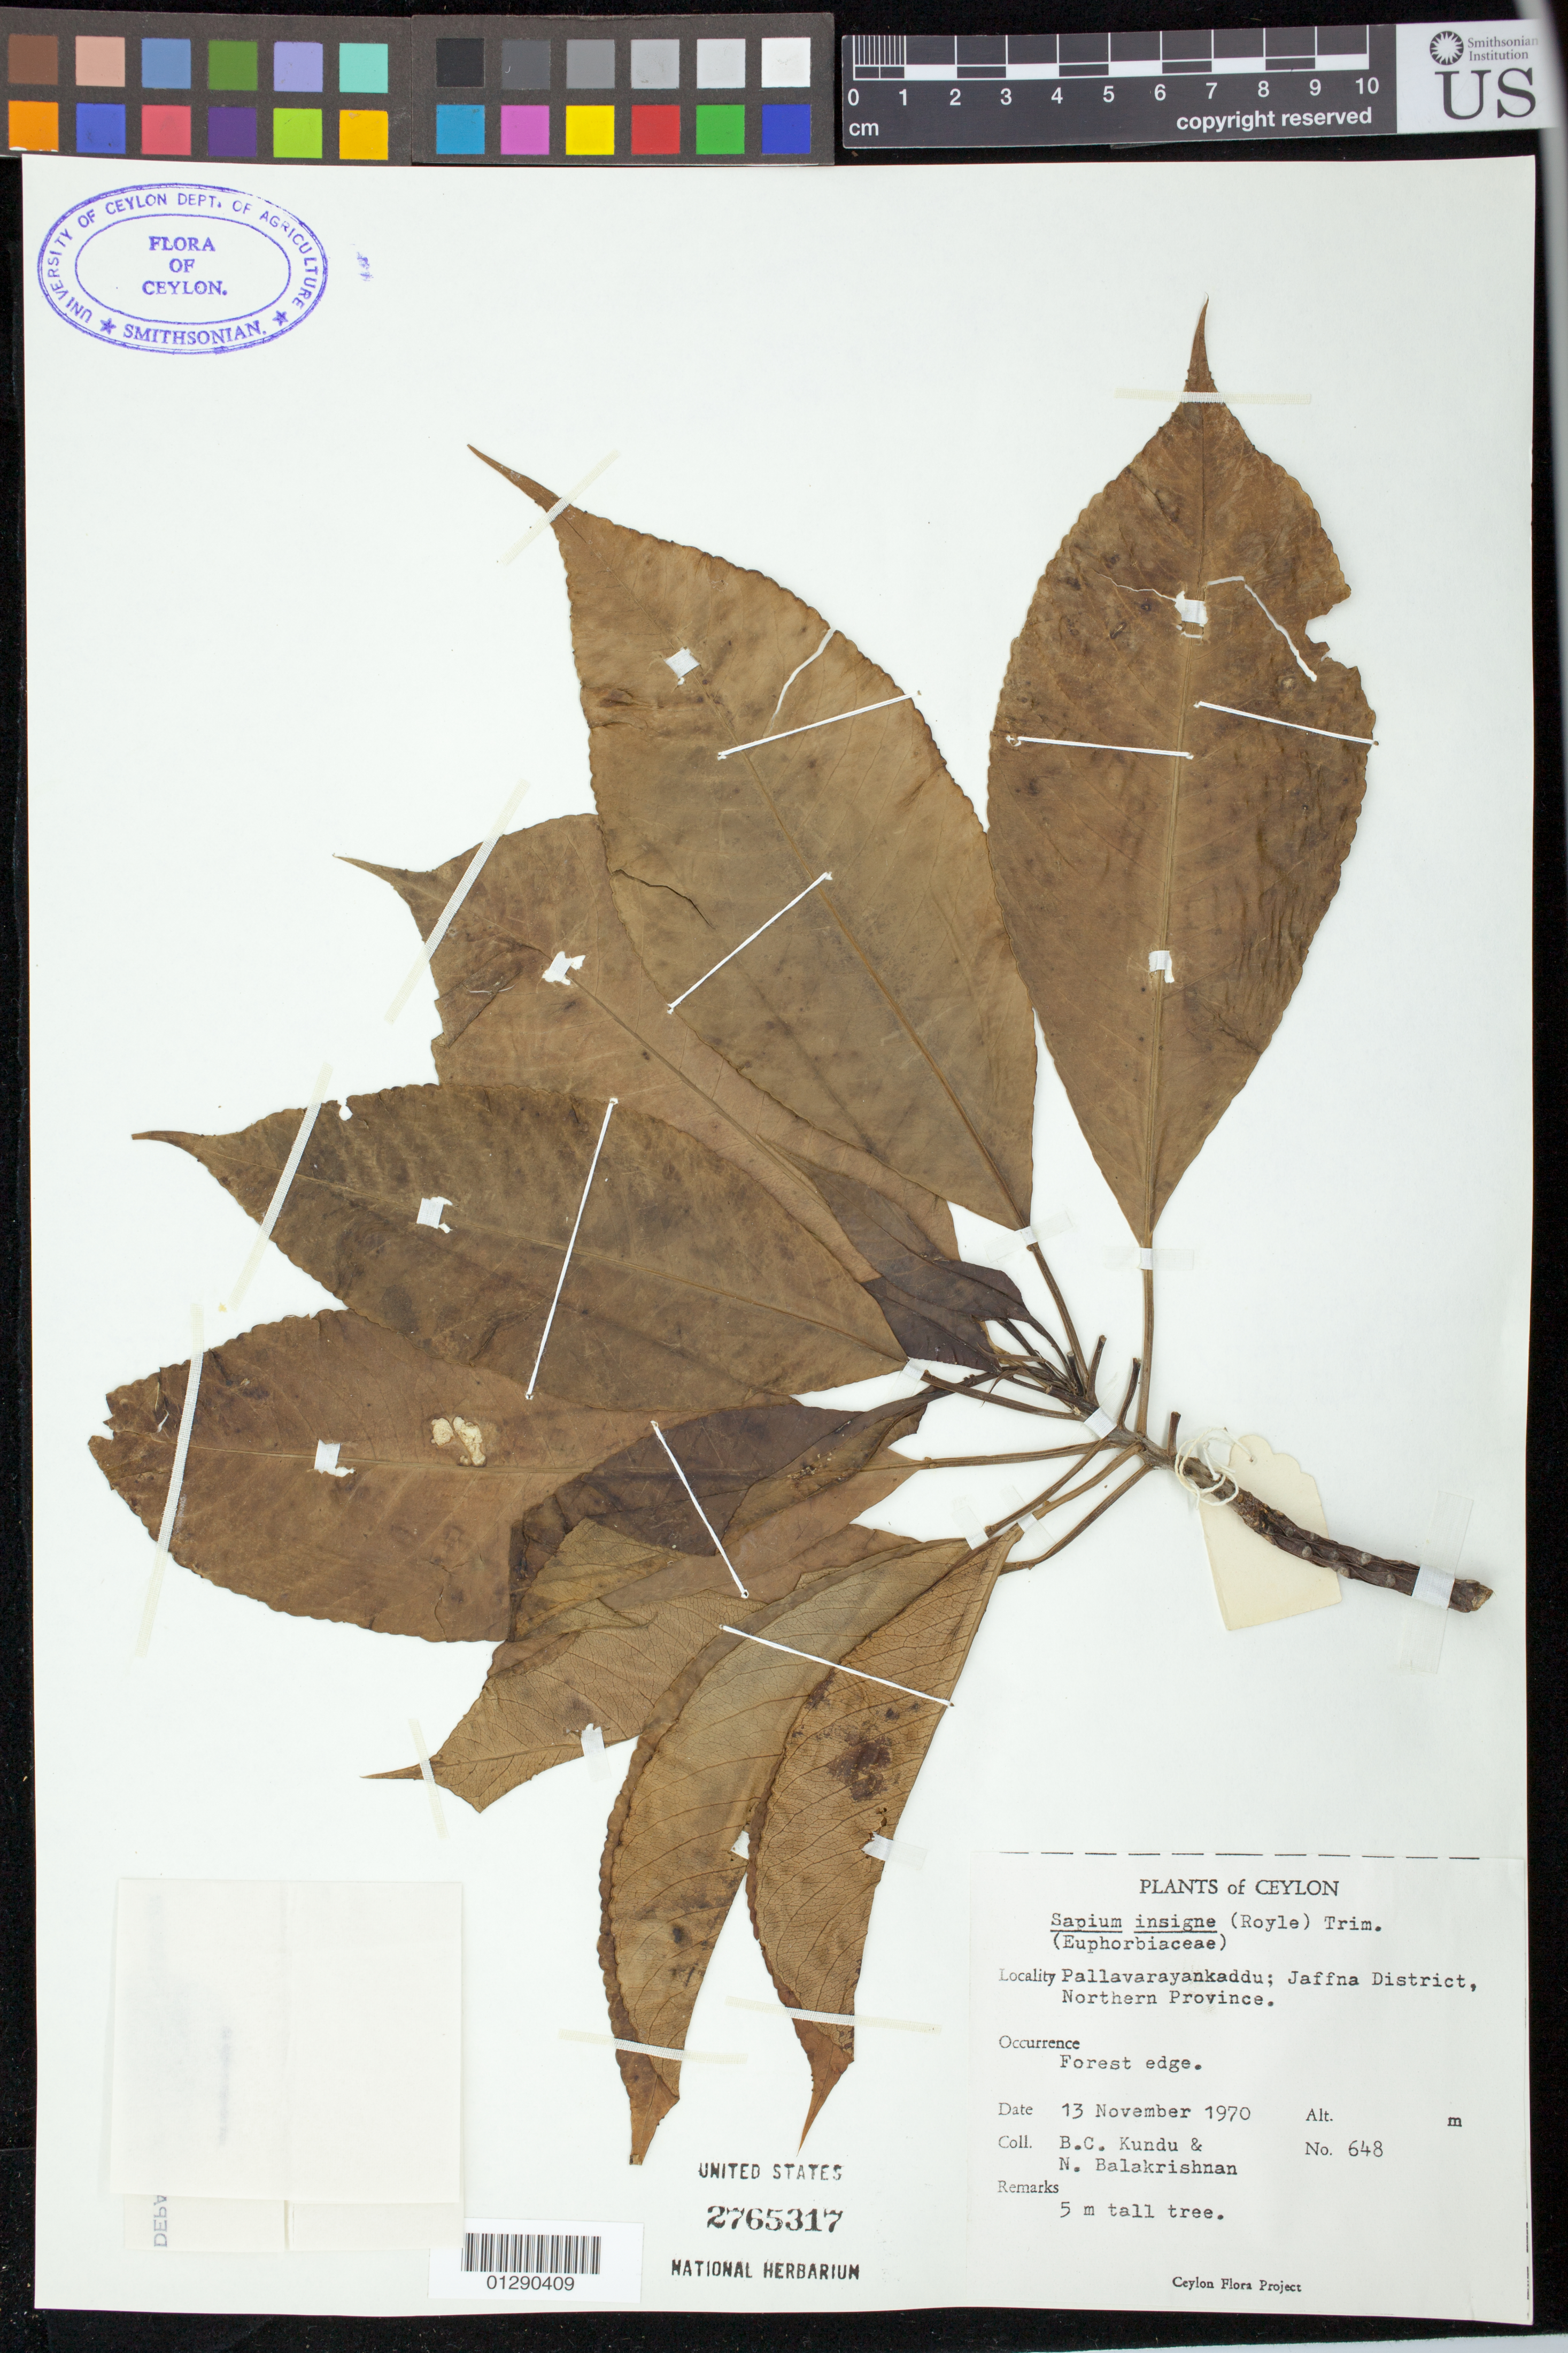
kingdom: Plantae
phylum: Tracheophyta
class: Magnoliopsida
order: Malpighiales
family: Euphorbiaceae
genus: Sapium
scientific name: Sapium insigne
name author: (Royle) Benth. & Hook. f.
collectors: B. C. Kundu & N. Balakrishnan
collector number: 648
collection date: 1970-11-13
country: Sri Lanka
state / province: Northern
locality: Pallavarayankaddu; Jaffna District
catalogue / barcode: US 2765317